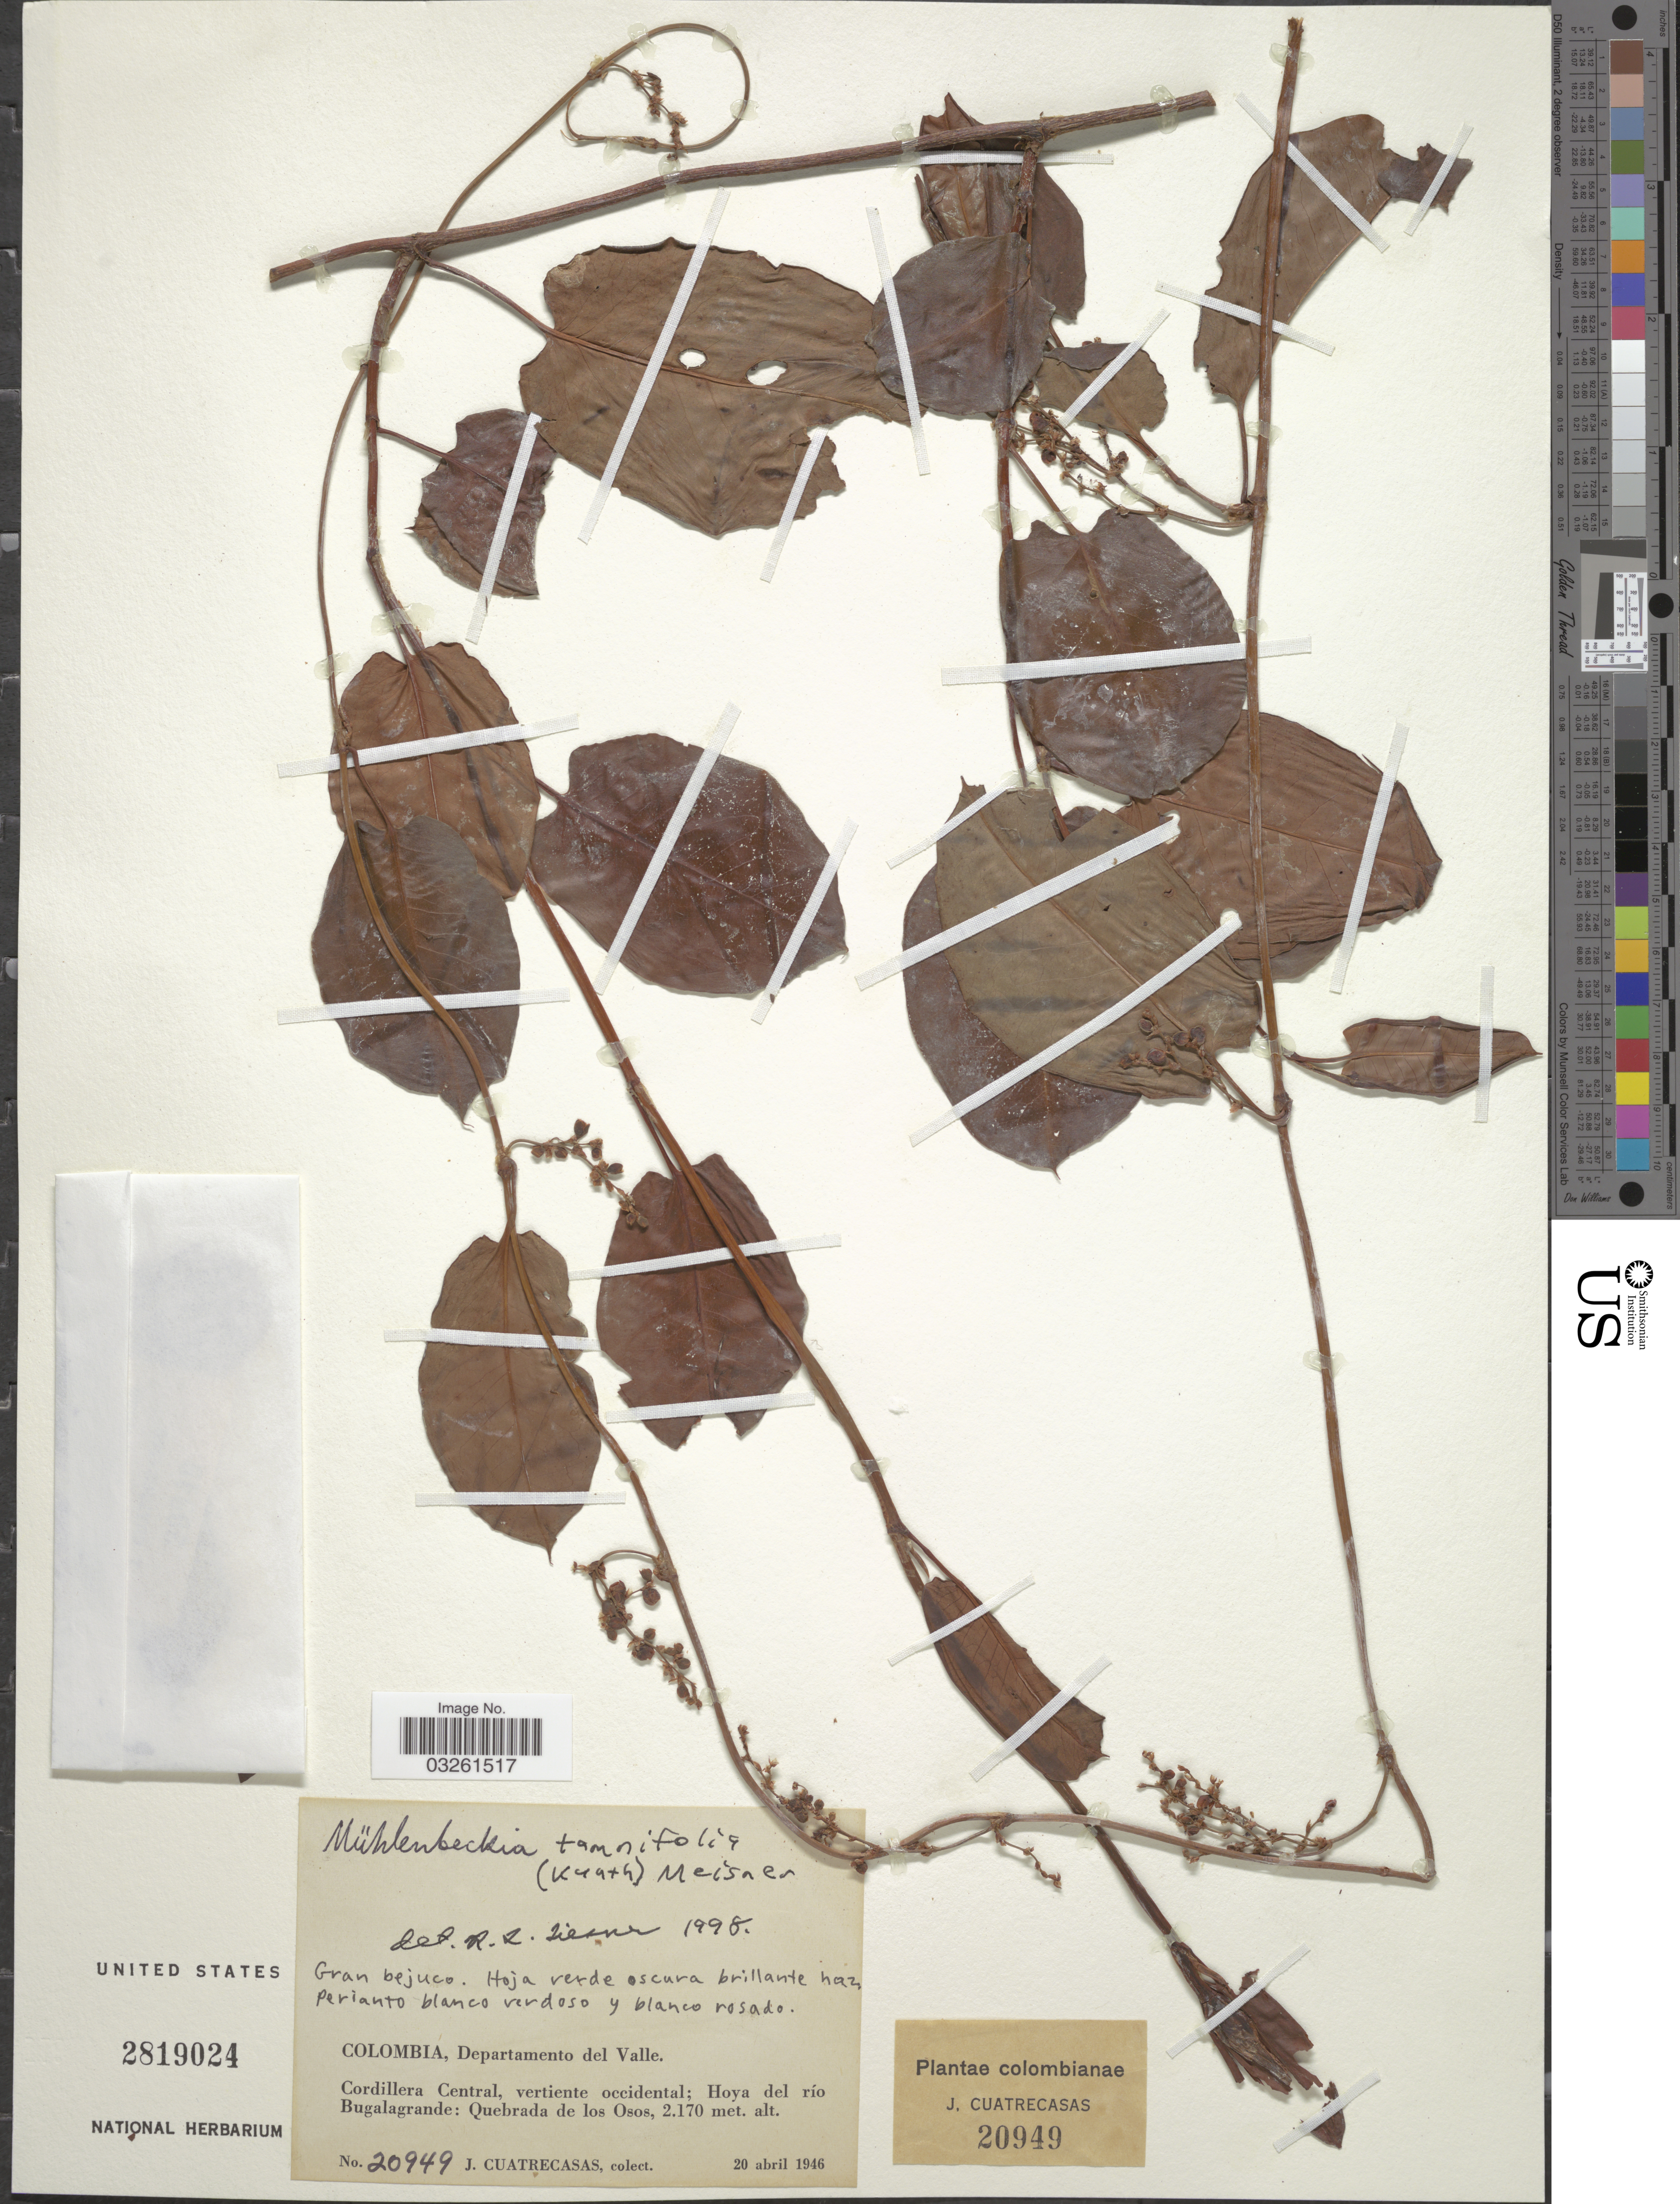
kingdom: Plantae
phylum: Tracheophyta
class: Magnoliopsida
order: Caryophyllales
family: Polygonaceae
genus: Muehlenbeckia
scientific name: Muehlenbeckia tamnifolia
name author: (Kunth) Meisn.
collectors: J. Cuatrecasas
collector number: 20949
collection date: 1946-04-20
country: Colombia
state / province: Valle del Cauca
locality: Departamento del Valle, Cordillera Central, vertiente occidental; Hoya del río Bugalagrande: Quebrada de los Osos.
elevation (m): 2170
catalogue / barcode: US 2819024